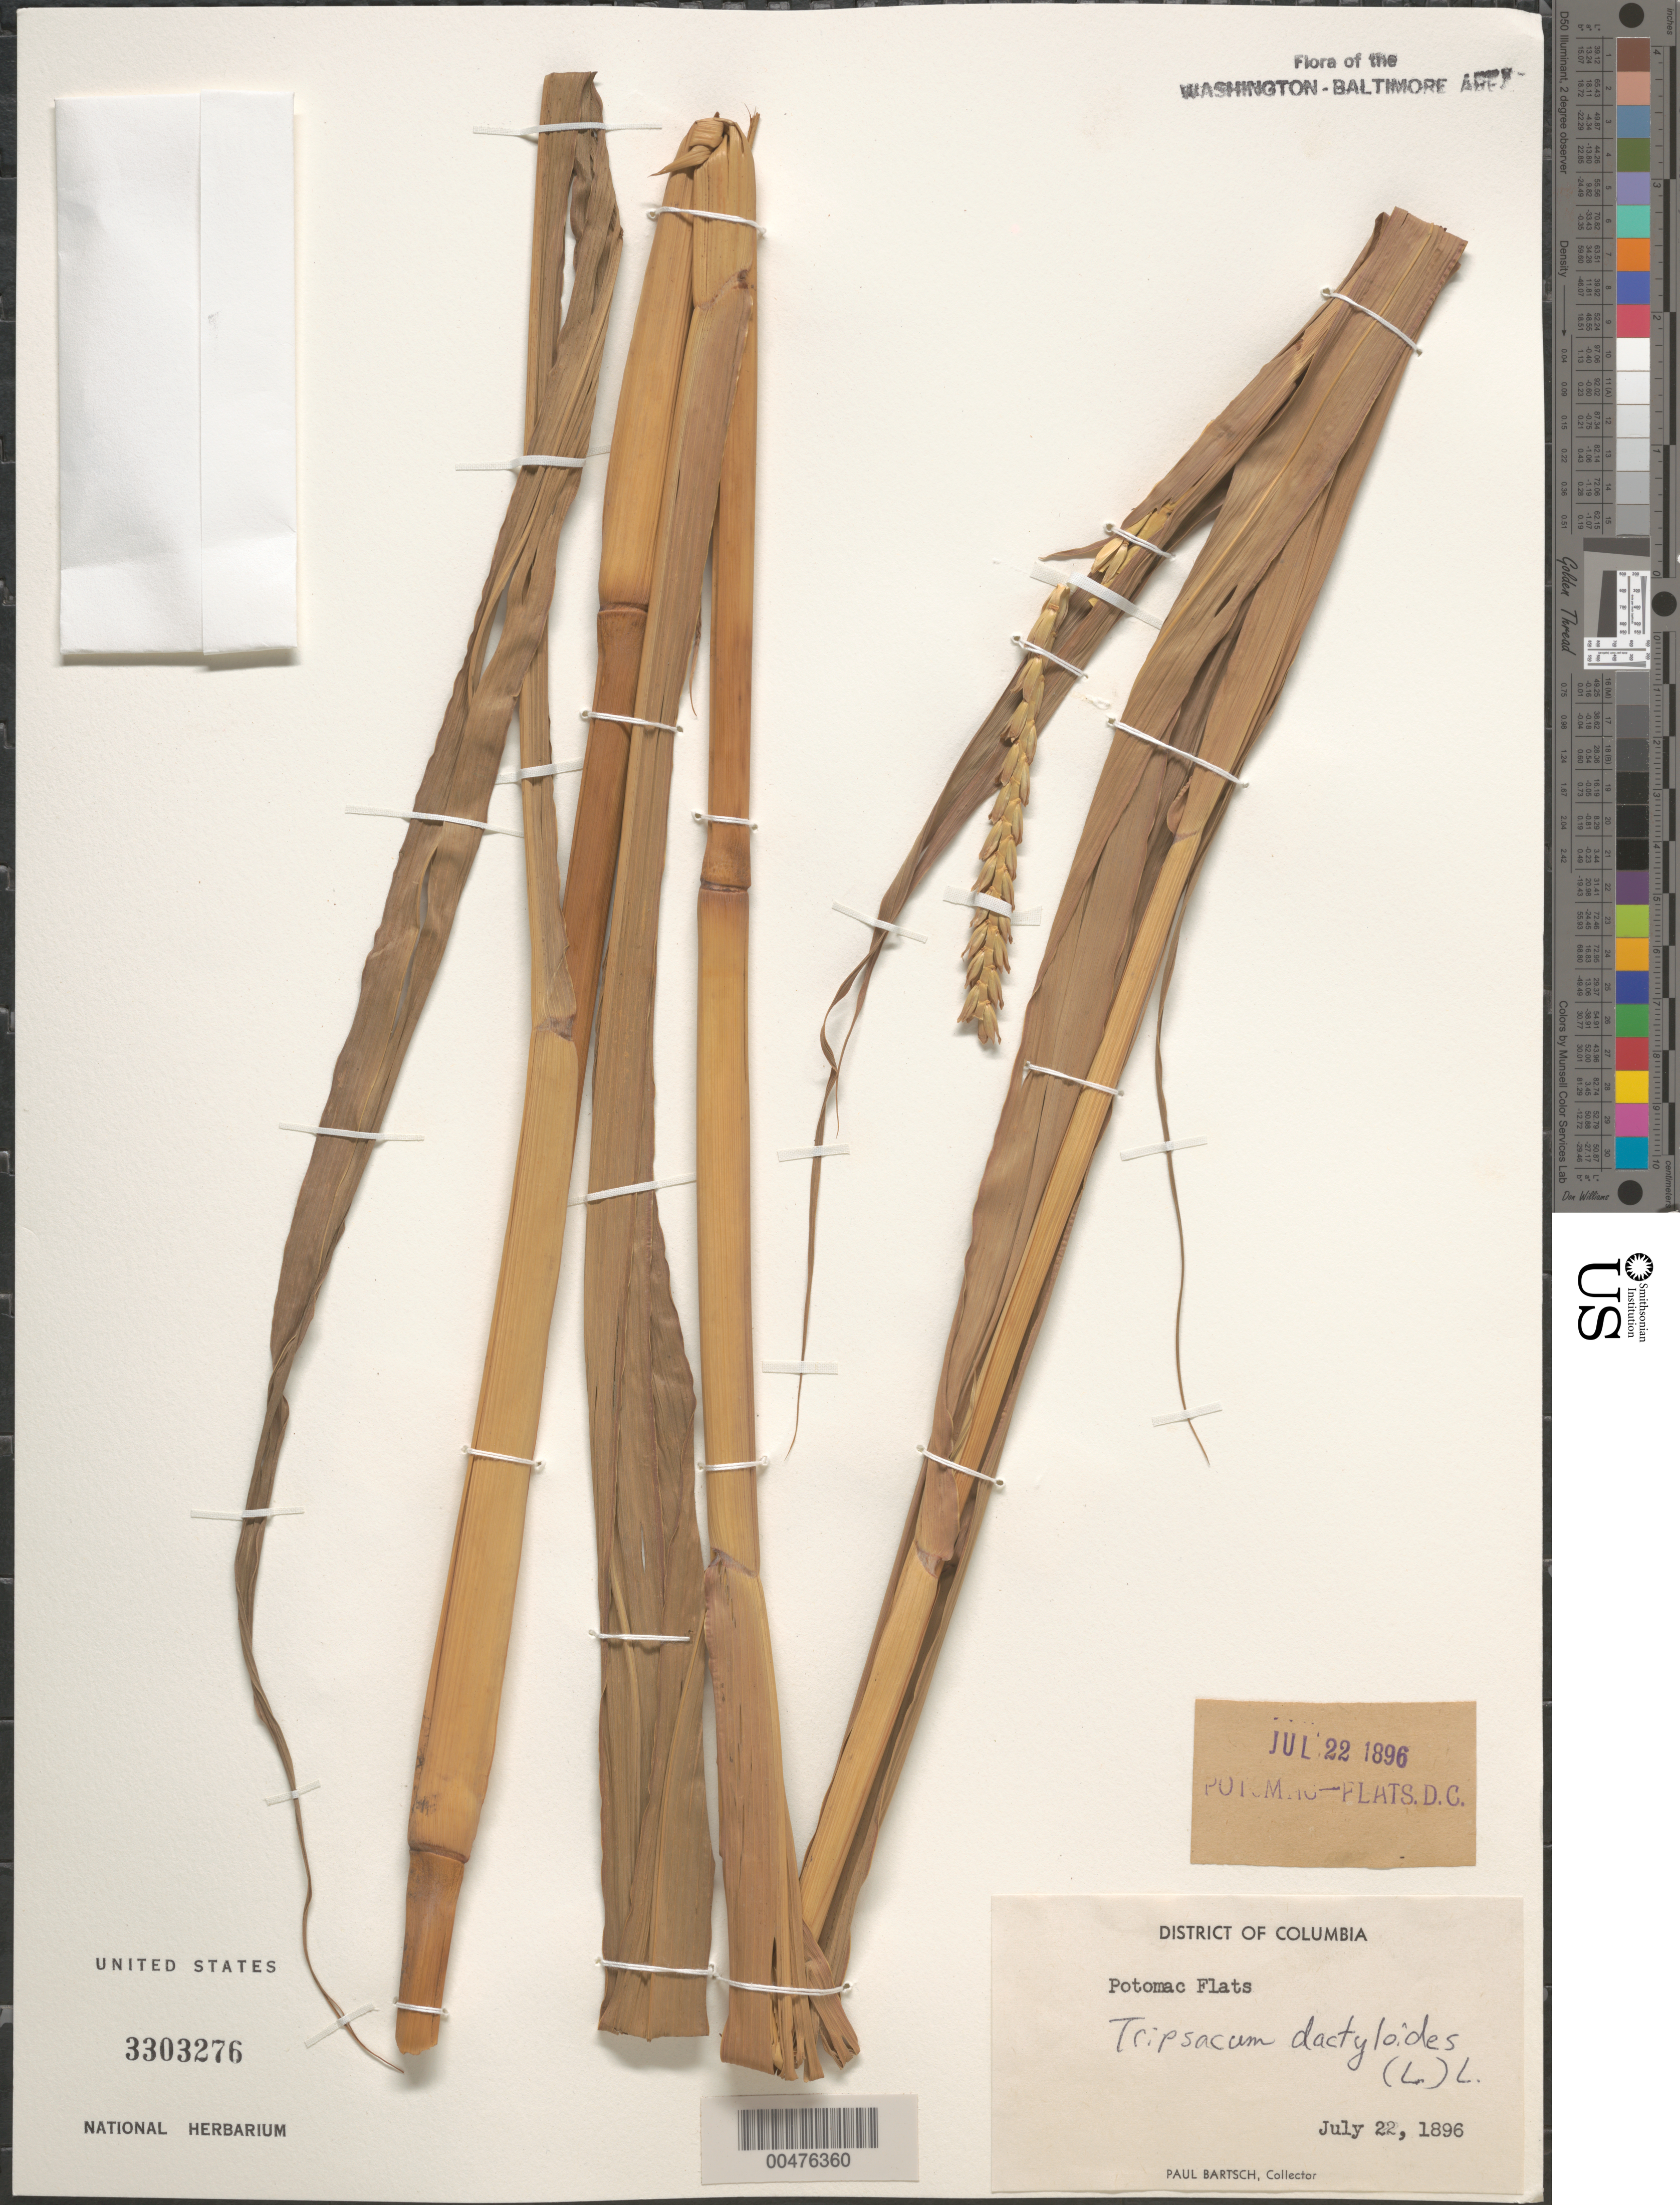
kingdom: Plantae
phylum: Tracheophyta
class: Liliopsida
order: Poales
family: Poaceae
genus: Tripsacum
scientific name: Tripsacum dactyloides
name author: (L.) L.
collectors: P. Bartsch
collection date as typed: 22 Jul 1896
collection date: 1896-07-22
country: United States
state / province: District of Columbia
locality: Flats of the Potomac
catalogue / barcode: US 3303276